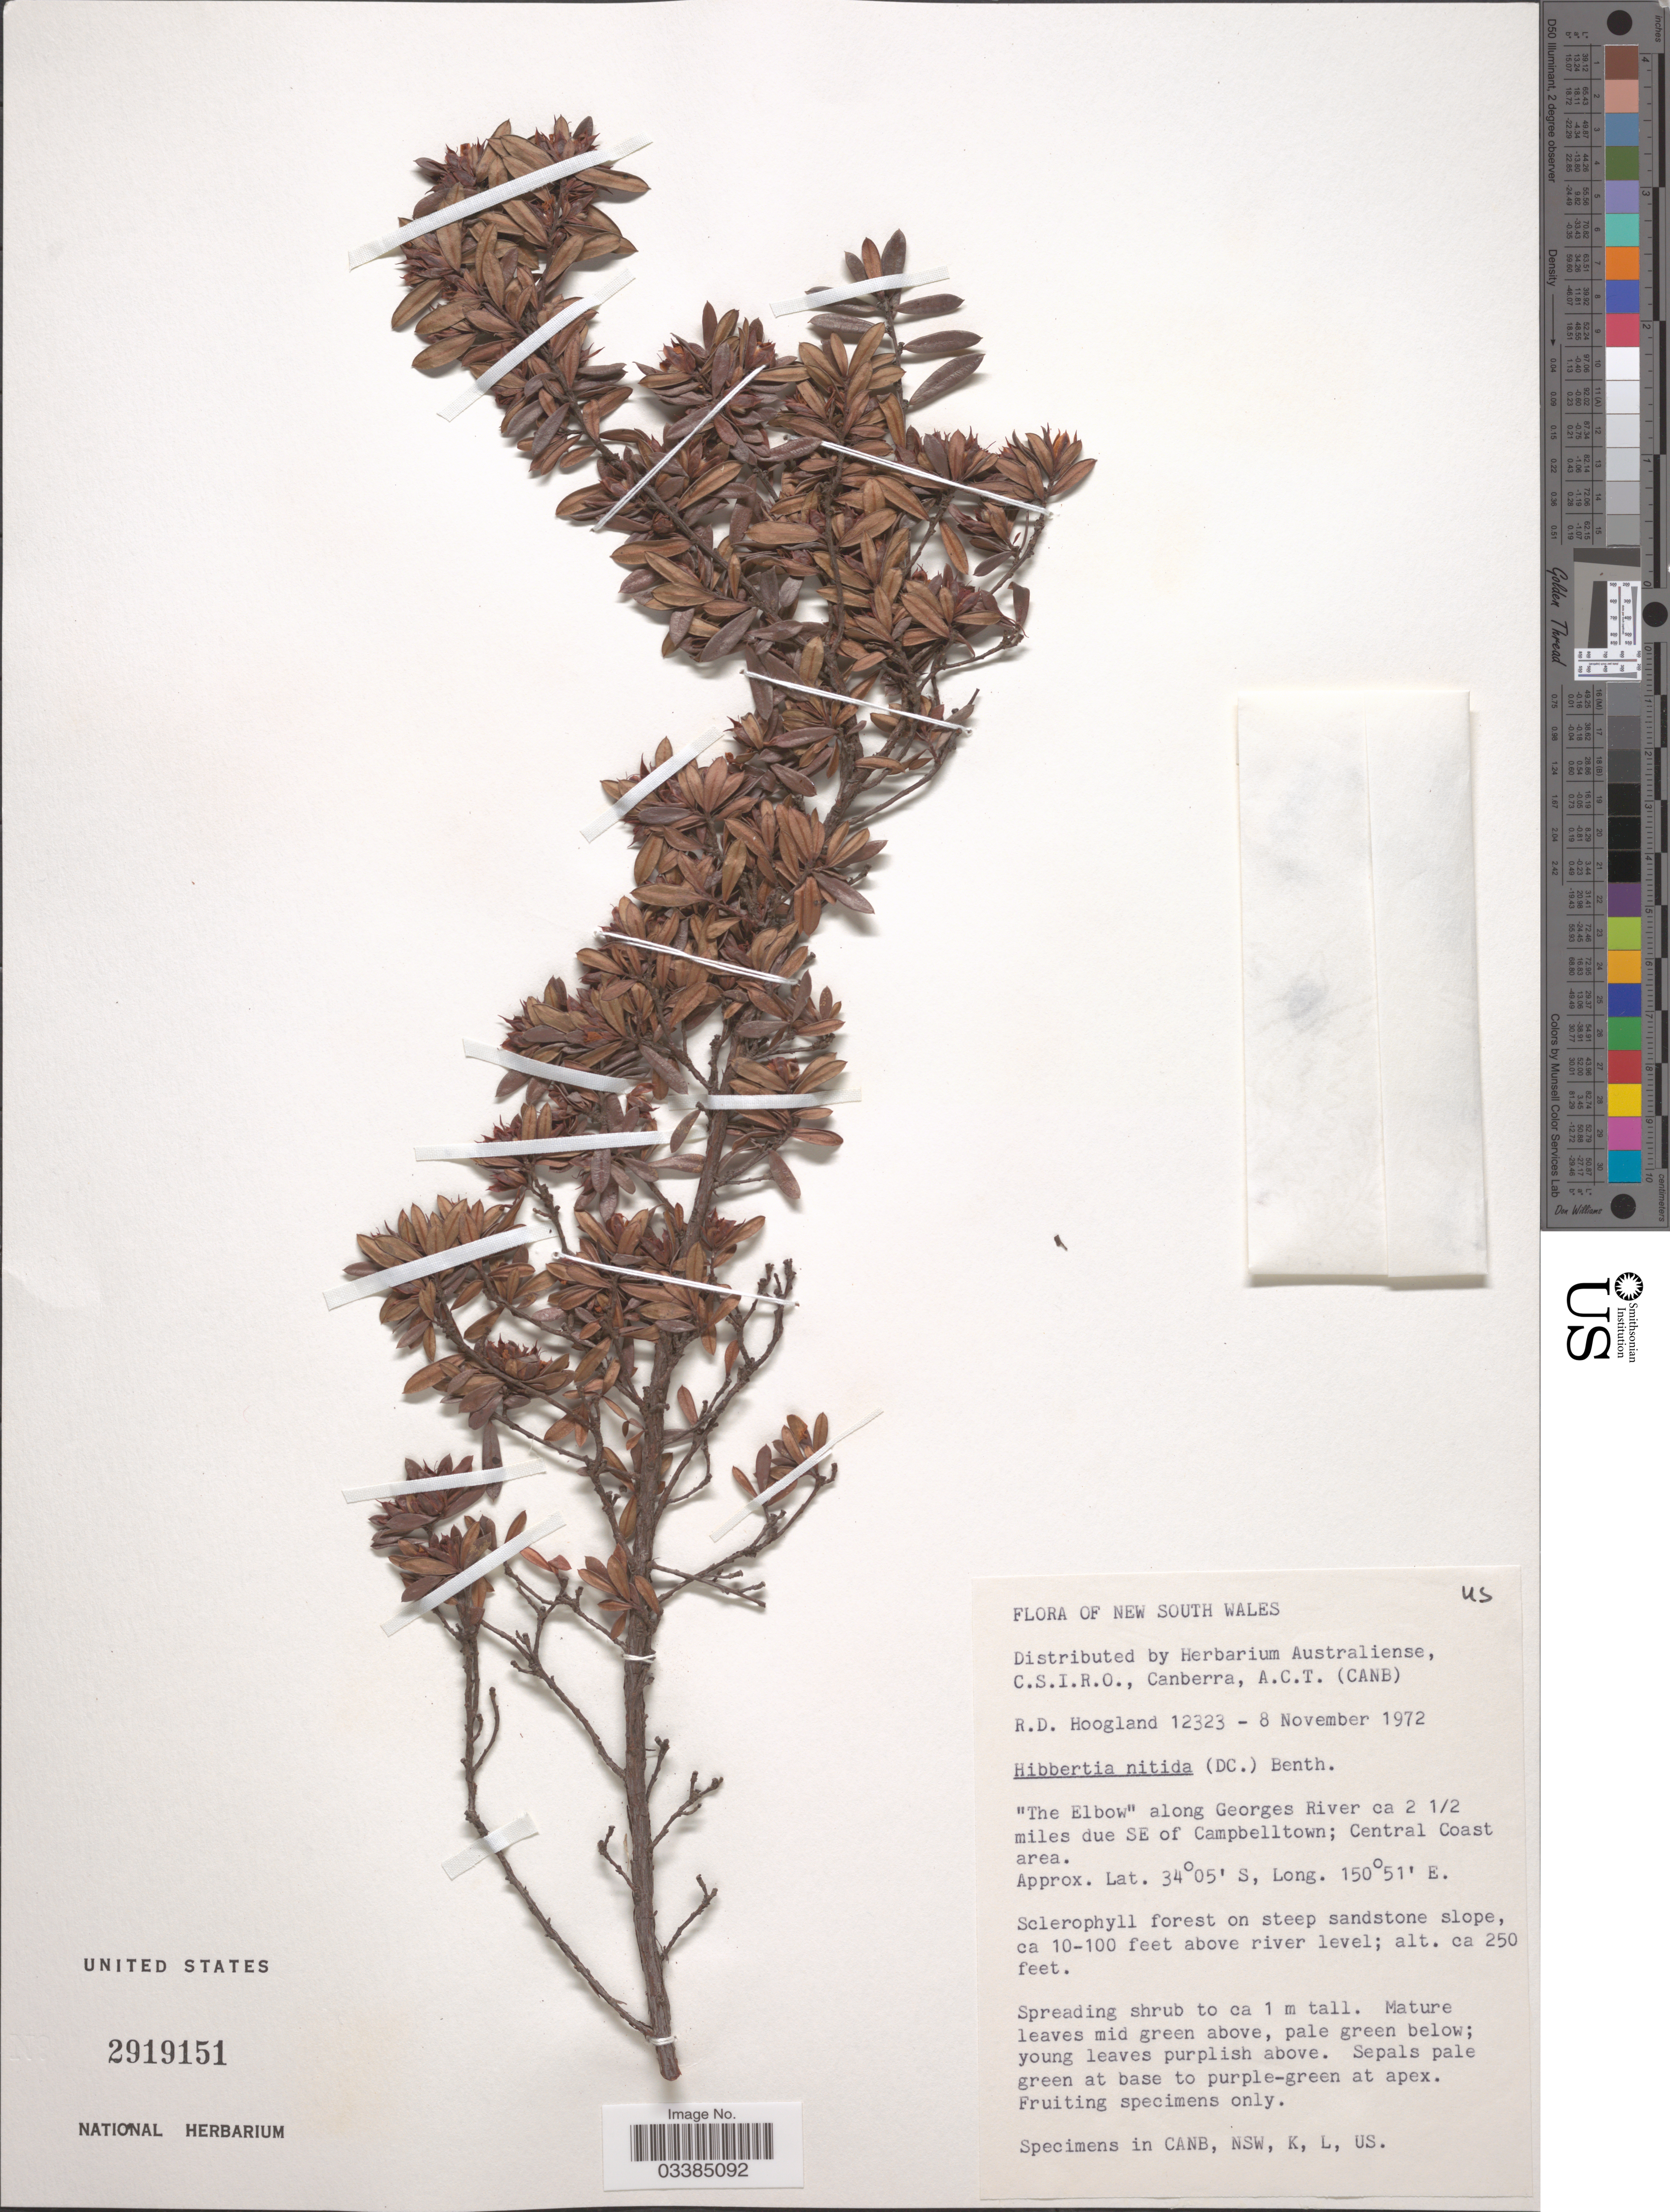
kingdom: Plantae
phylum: Tracheophyta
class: Magnoliopsida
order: Dilleniales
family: Dilleniaceae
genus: Hibbertia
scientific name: Hibbertia nitida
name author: Benth.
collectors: R. D. Hoogland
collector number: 12323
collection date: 1972-11-08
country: Australia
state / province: New South Wales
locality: The Elbow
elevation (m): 76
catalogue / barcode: US 2919151